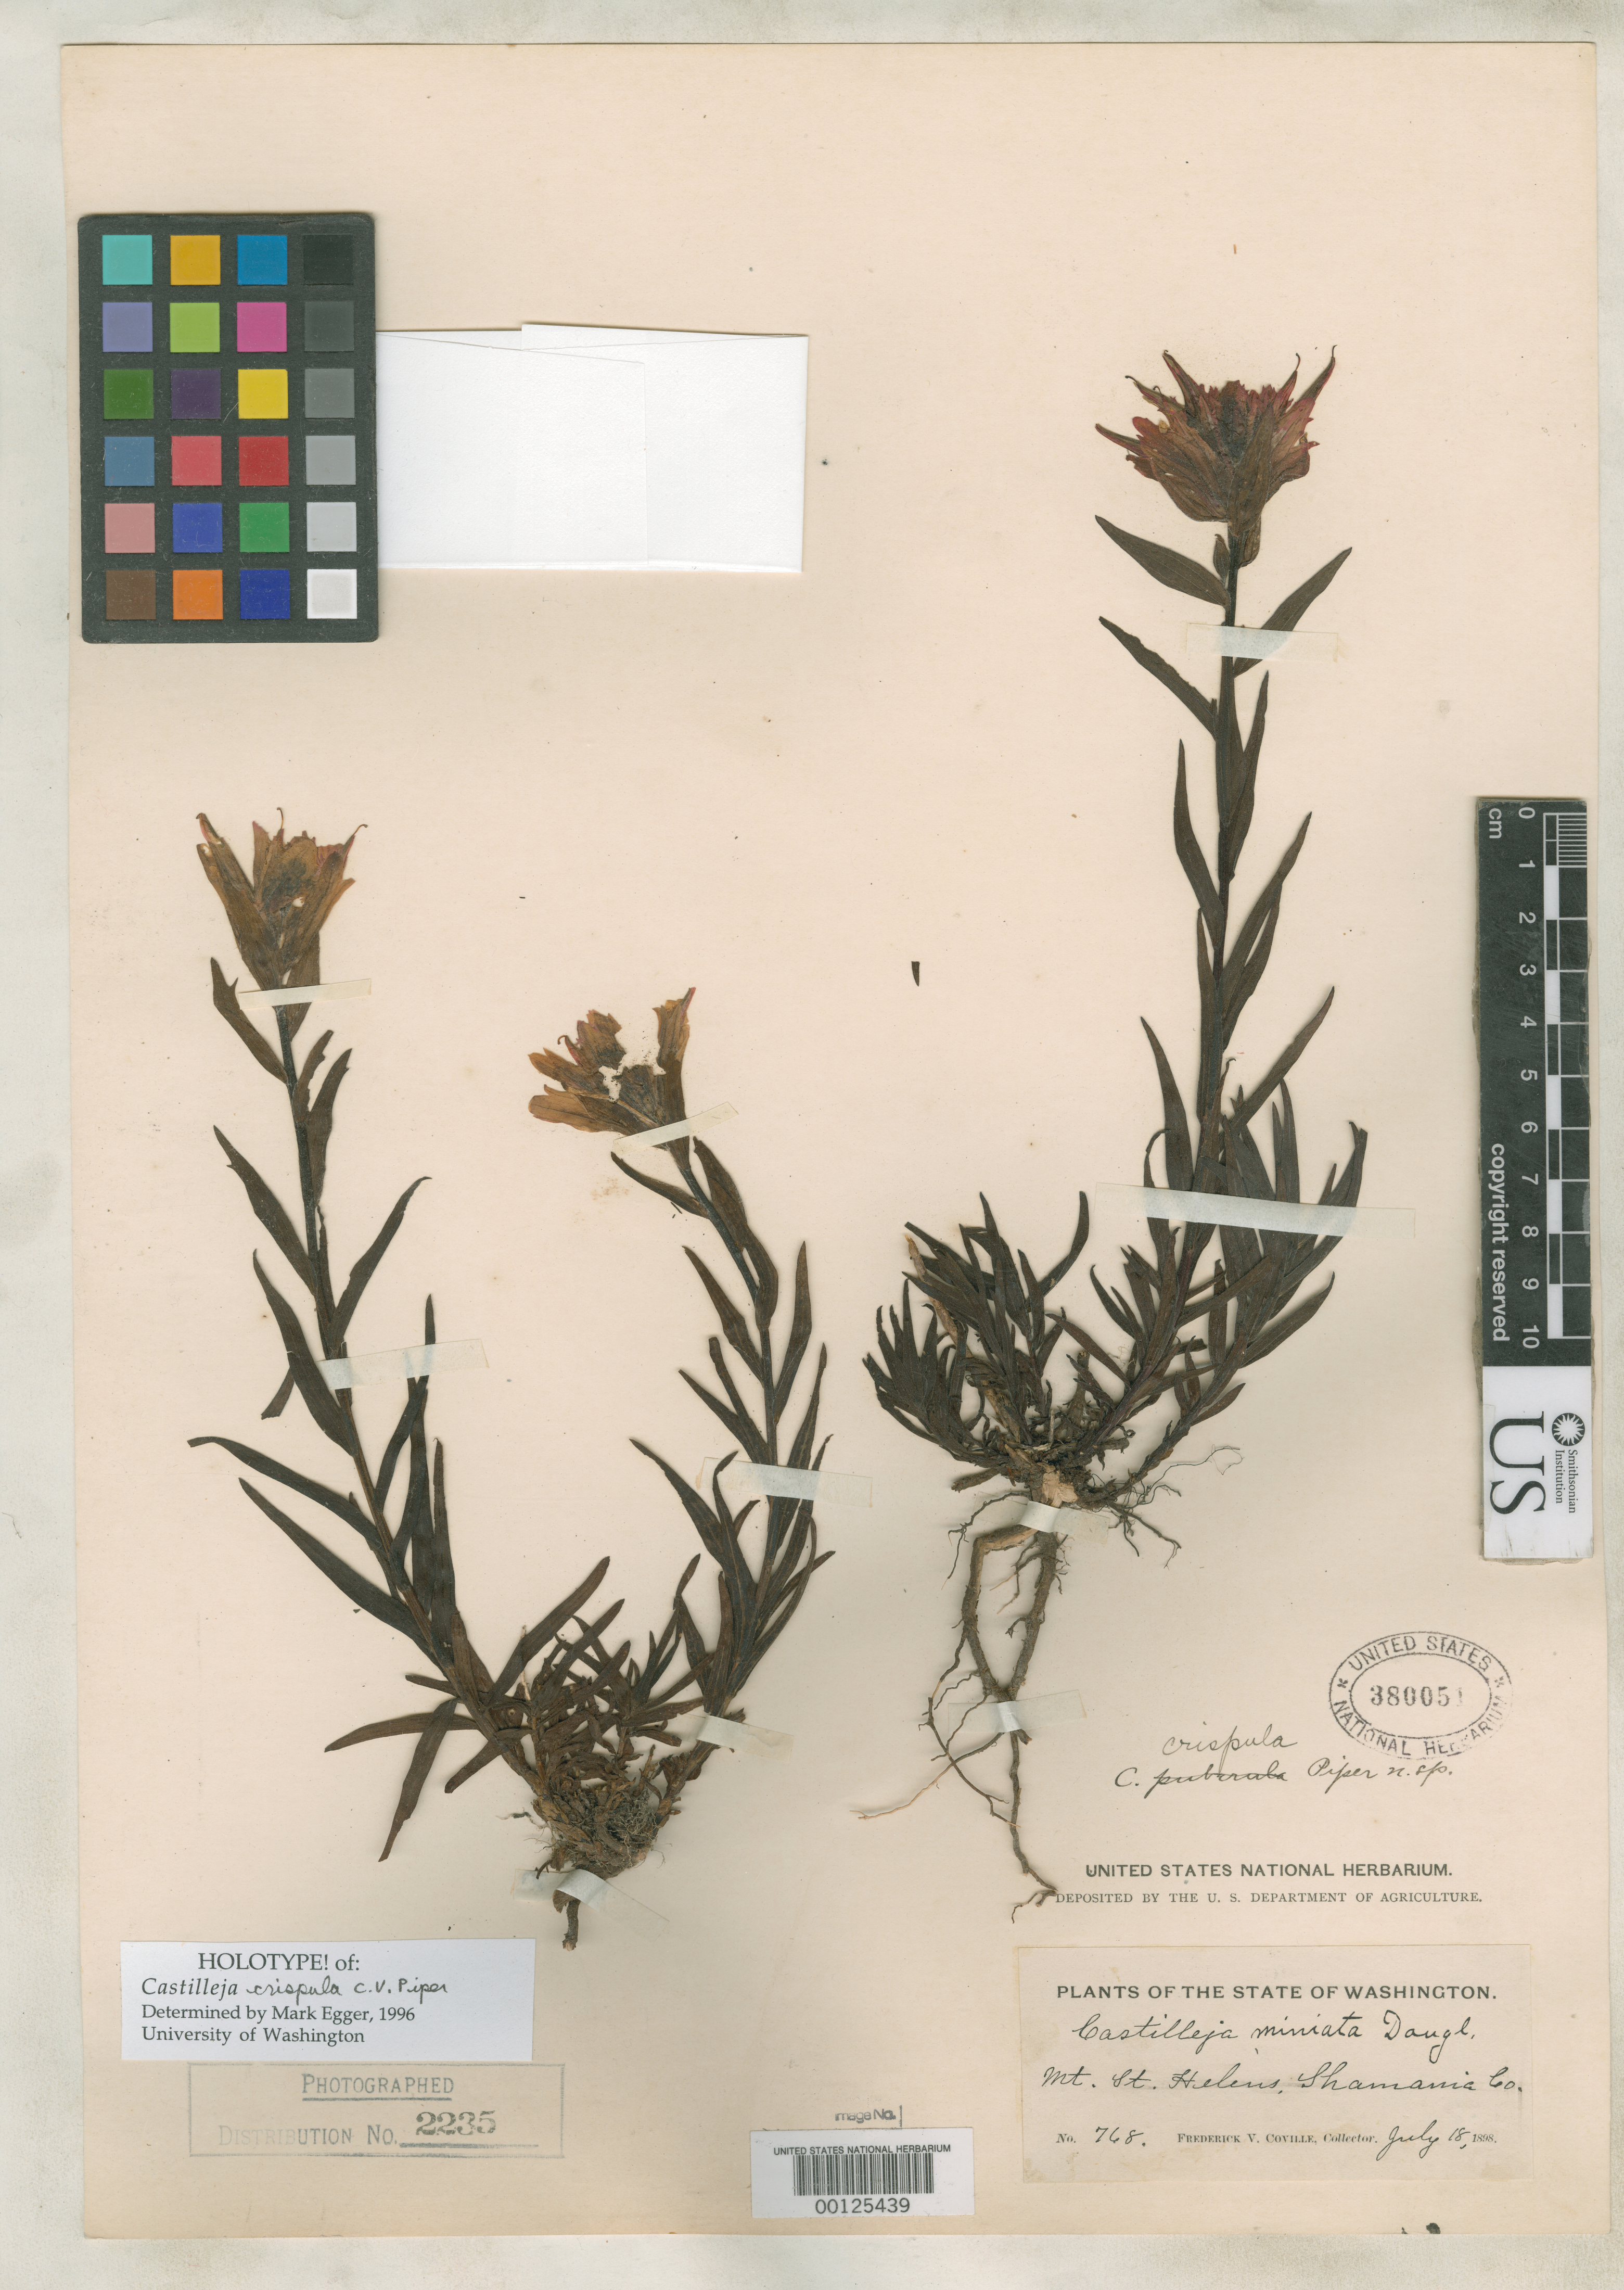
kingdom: Plantae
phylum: Tracheophyta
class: Magnoliopsida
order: Lamiales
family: Orobanchaceae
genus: Castilleja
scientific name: Castilleja crispula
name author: Piper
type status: Holotype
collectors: F. V. Coville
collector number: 786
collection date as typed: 18 Jul 1898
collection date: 1898-07-18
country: United States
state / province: Washington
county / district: Skamania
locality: Mt. St. Helens.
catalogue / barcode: US 380051